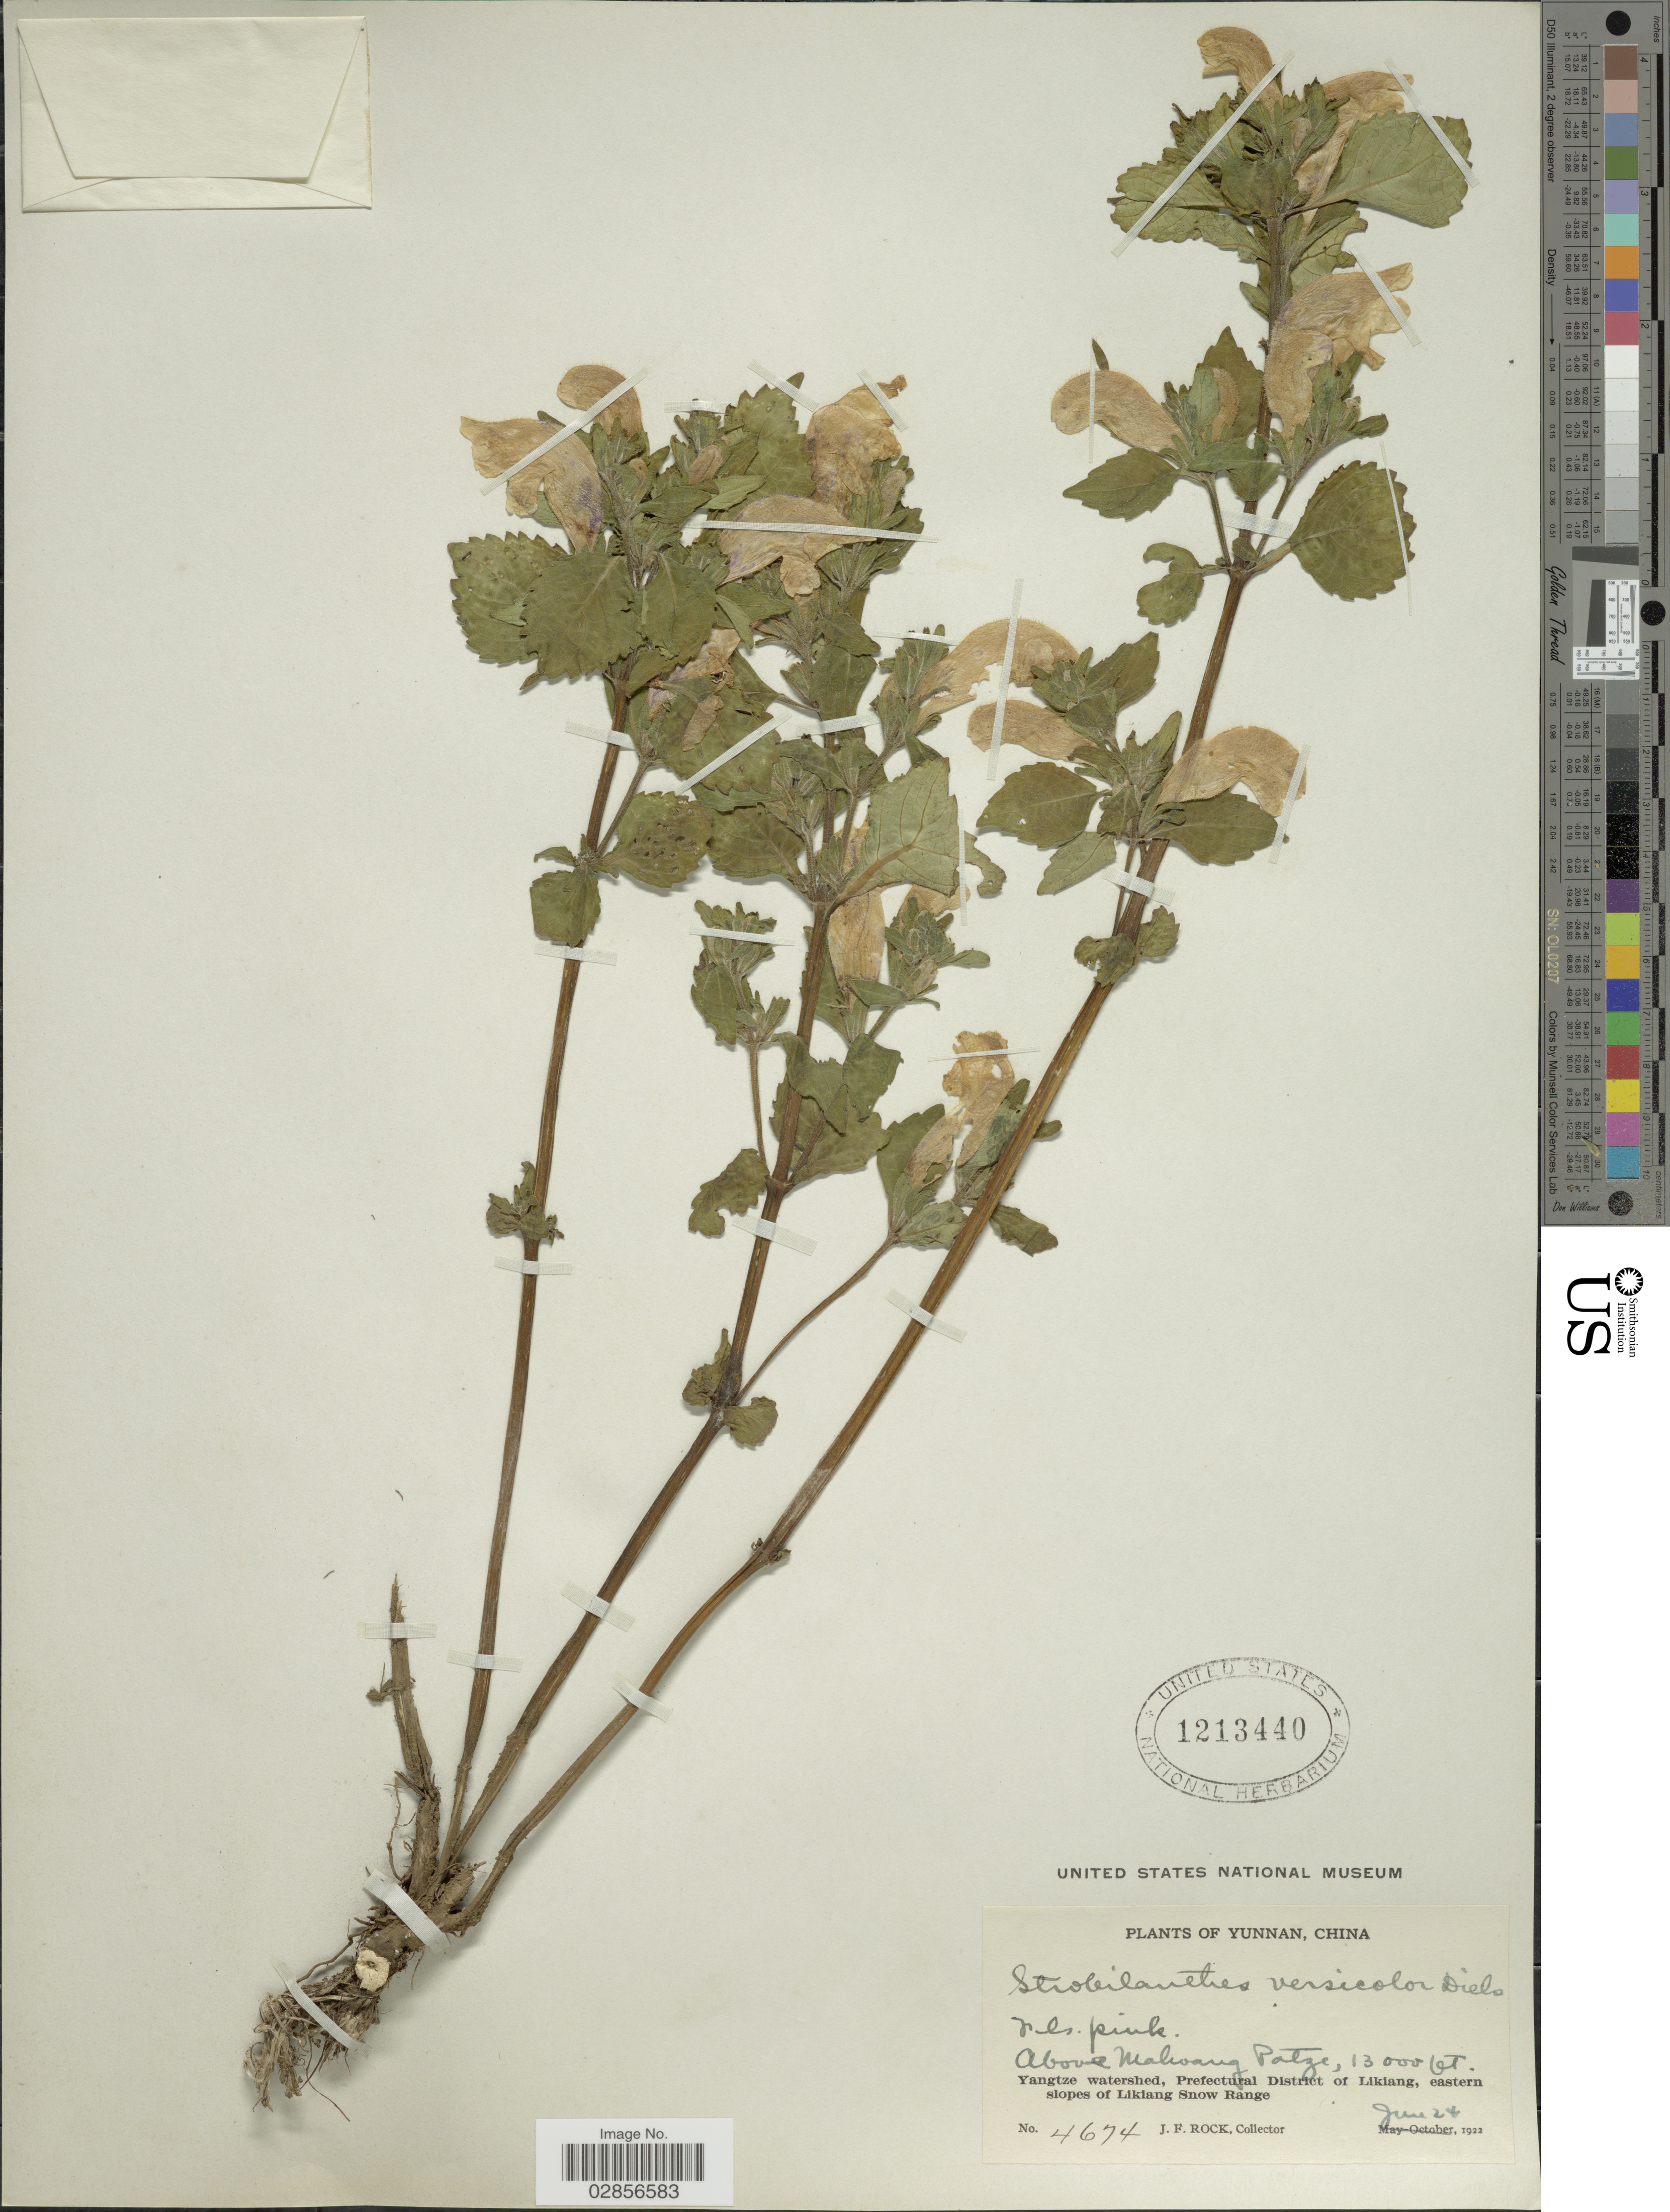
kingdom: Plantae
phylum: Tracheophyta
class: Magnoliopsida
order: Lamiales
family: Acanthaceae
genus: Strobilanthes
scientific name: Strobilanthes versicolor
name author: Diels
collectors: J. Rock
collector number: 4674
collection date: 1922-06-24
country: China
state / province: Yunnan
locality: Above Makwang Patze, Yangtze watershed, Prefectural District of Likiang, eastern slopes of Likiang Snow Range.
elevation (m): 3962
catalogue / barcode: US 1213440